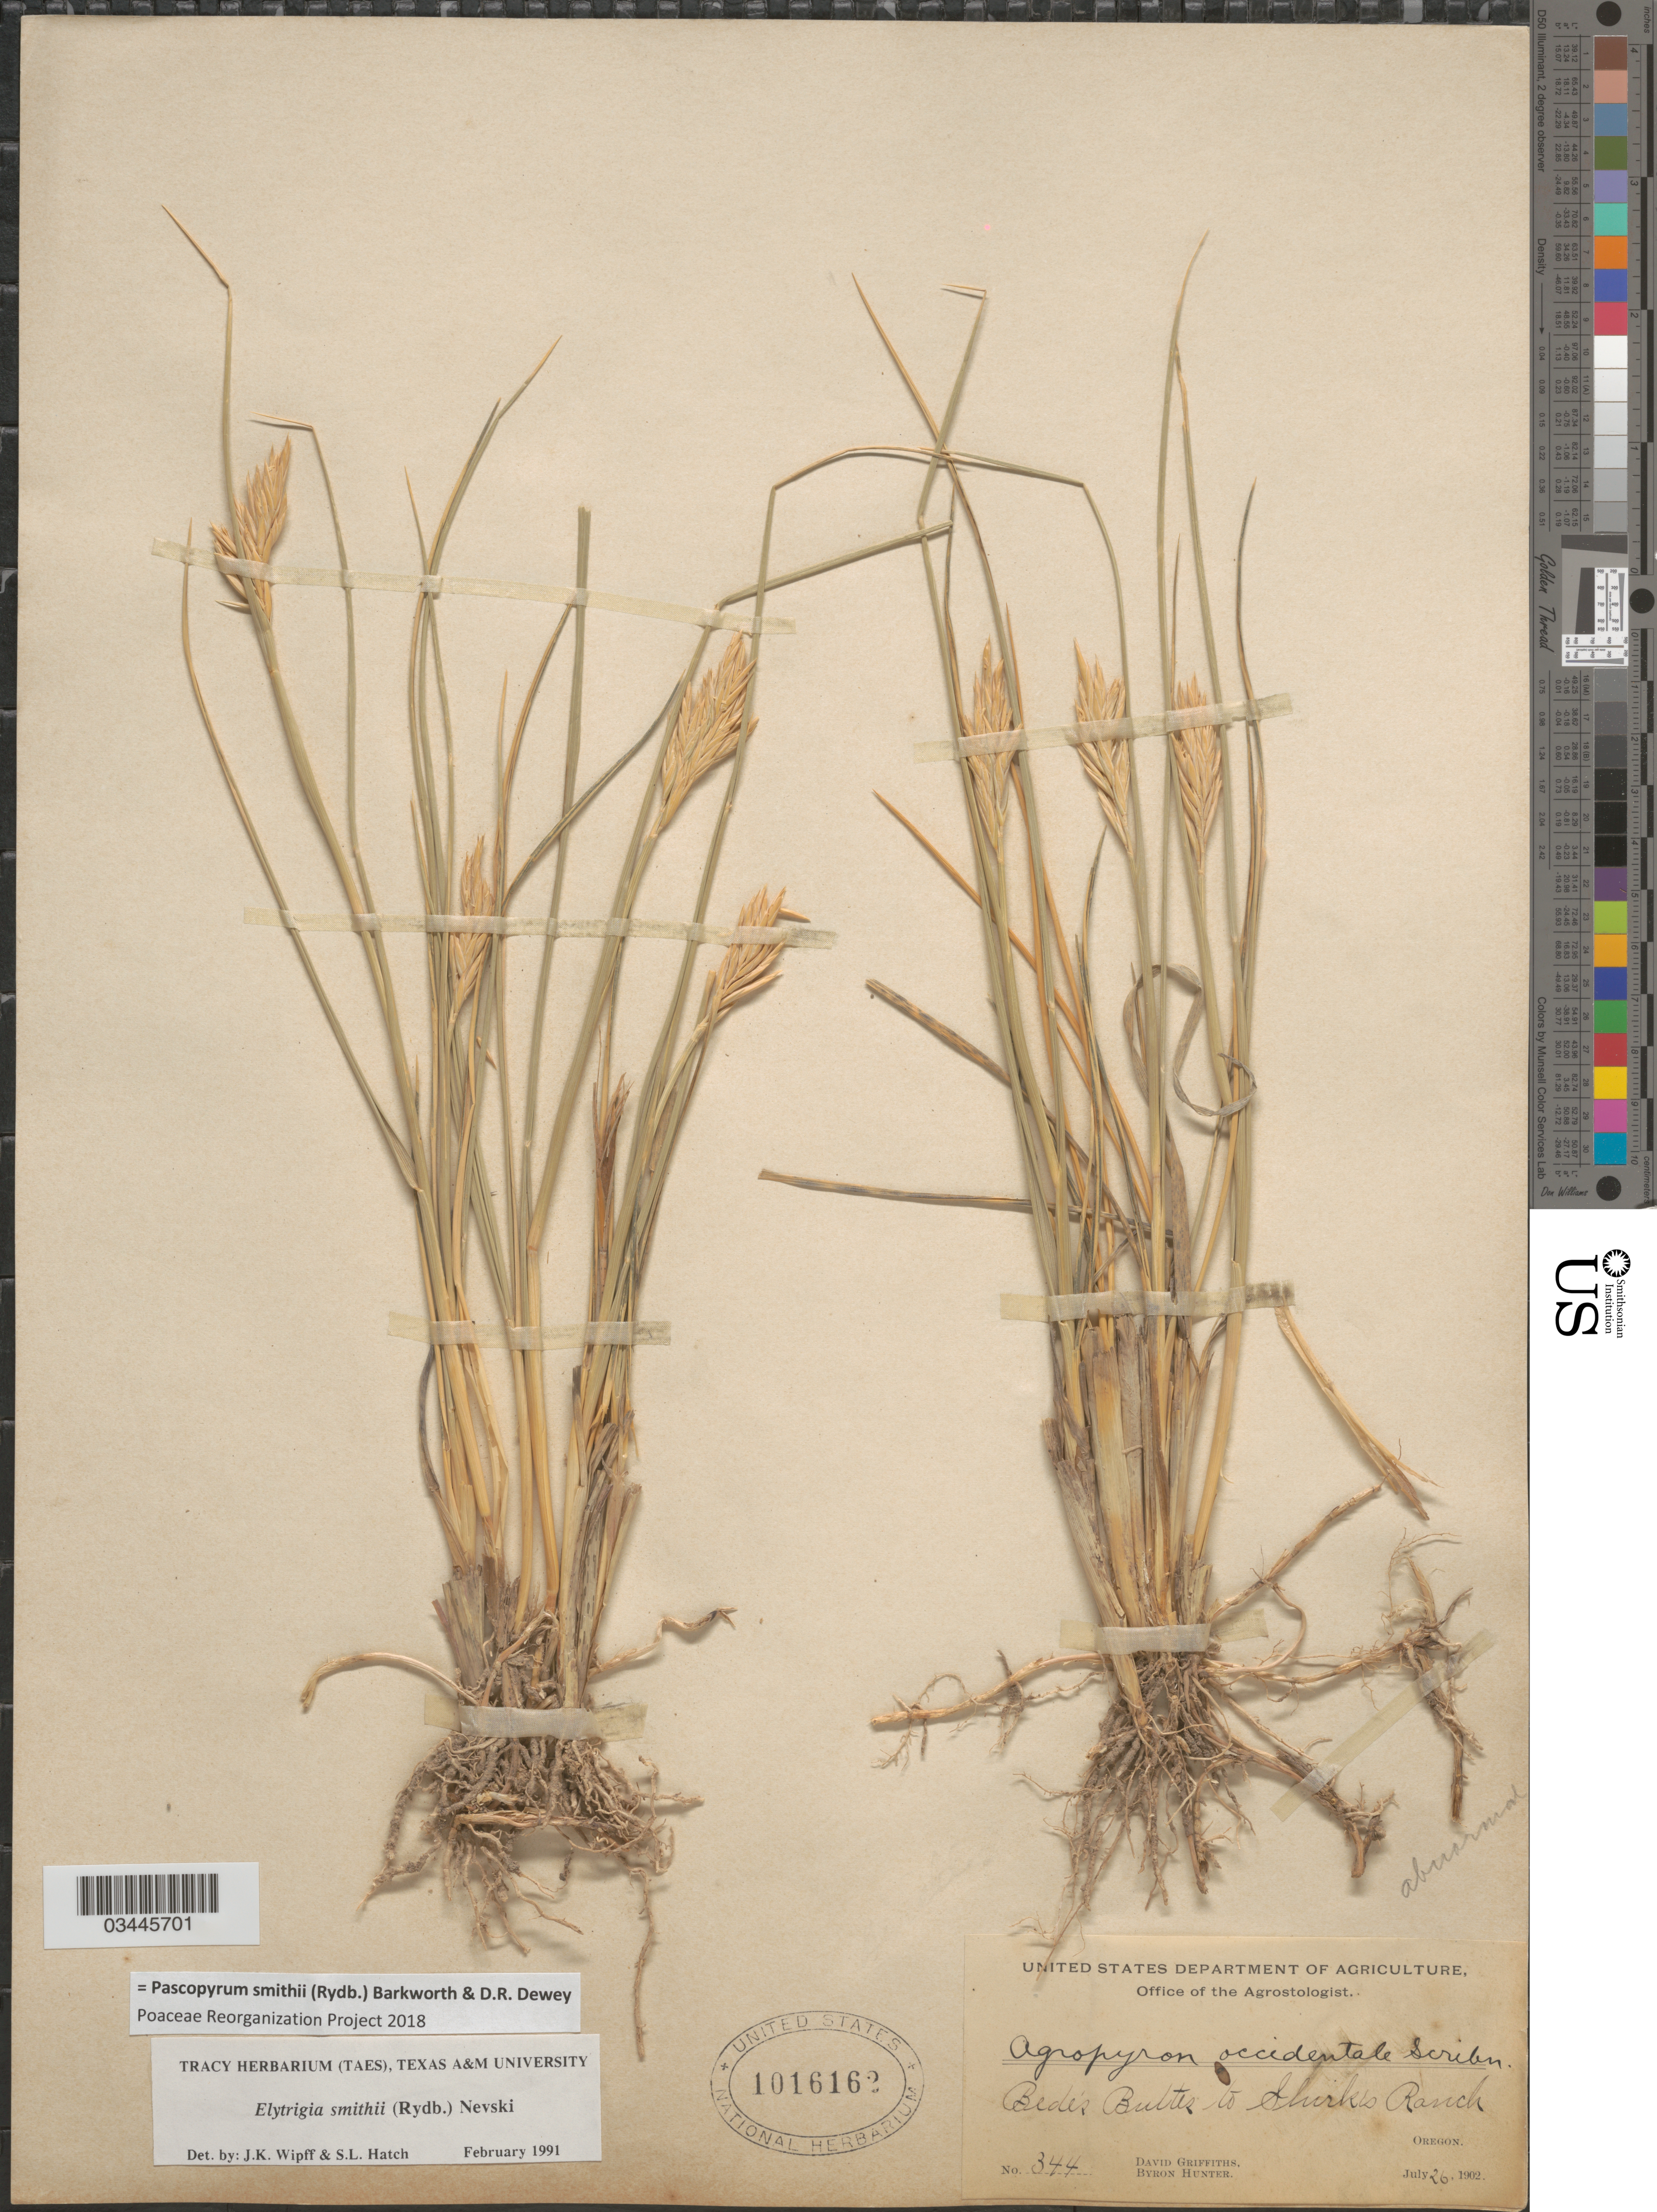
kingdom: Plantae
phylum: Tracheophyta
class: Liliopsida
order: Poales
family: Poaceae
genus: Pascopyrum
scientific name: Pascopyrum smithii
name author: (Rydb.) Barkworth & Dewey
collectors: D. Griffiths & B. Hunter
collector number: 344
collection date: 1902-07-26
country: United States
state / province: Oregon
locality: Bede's Buttes to Shirks Ranch.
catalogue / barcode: US 1016162